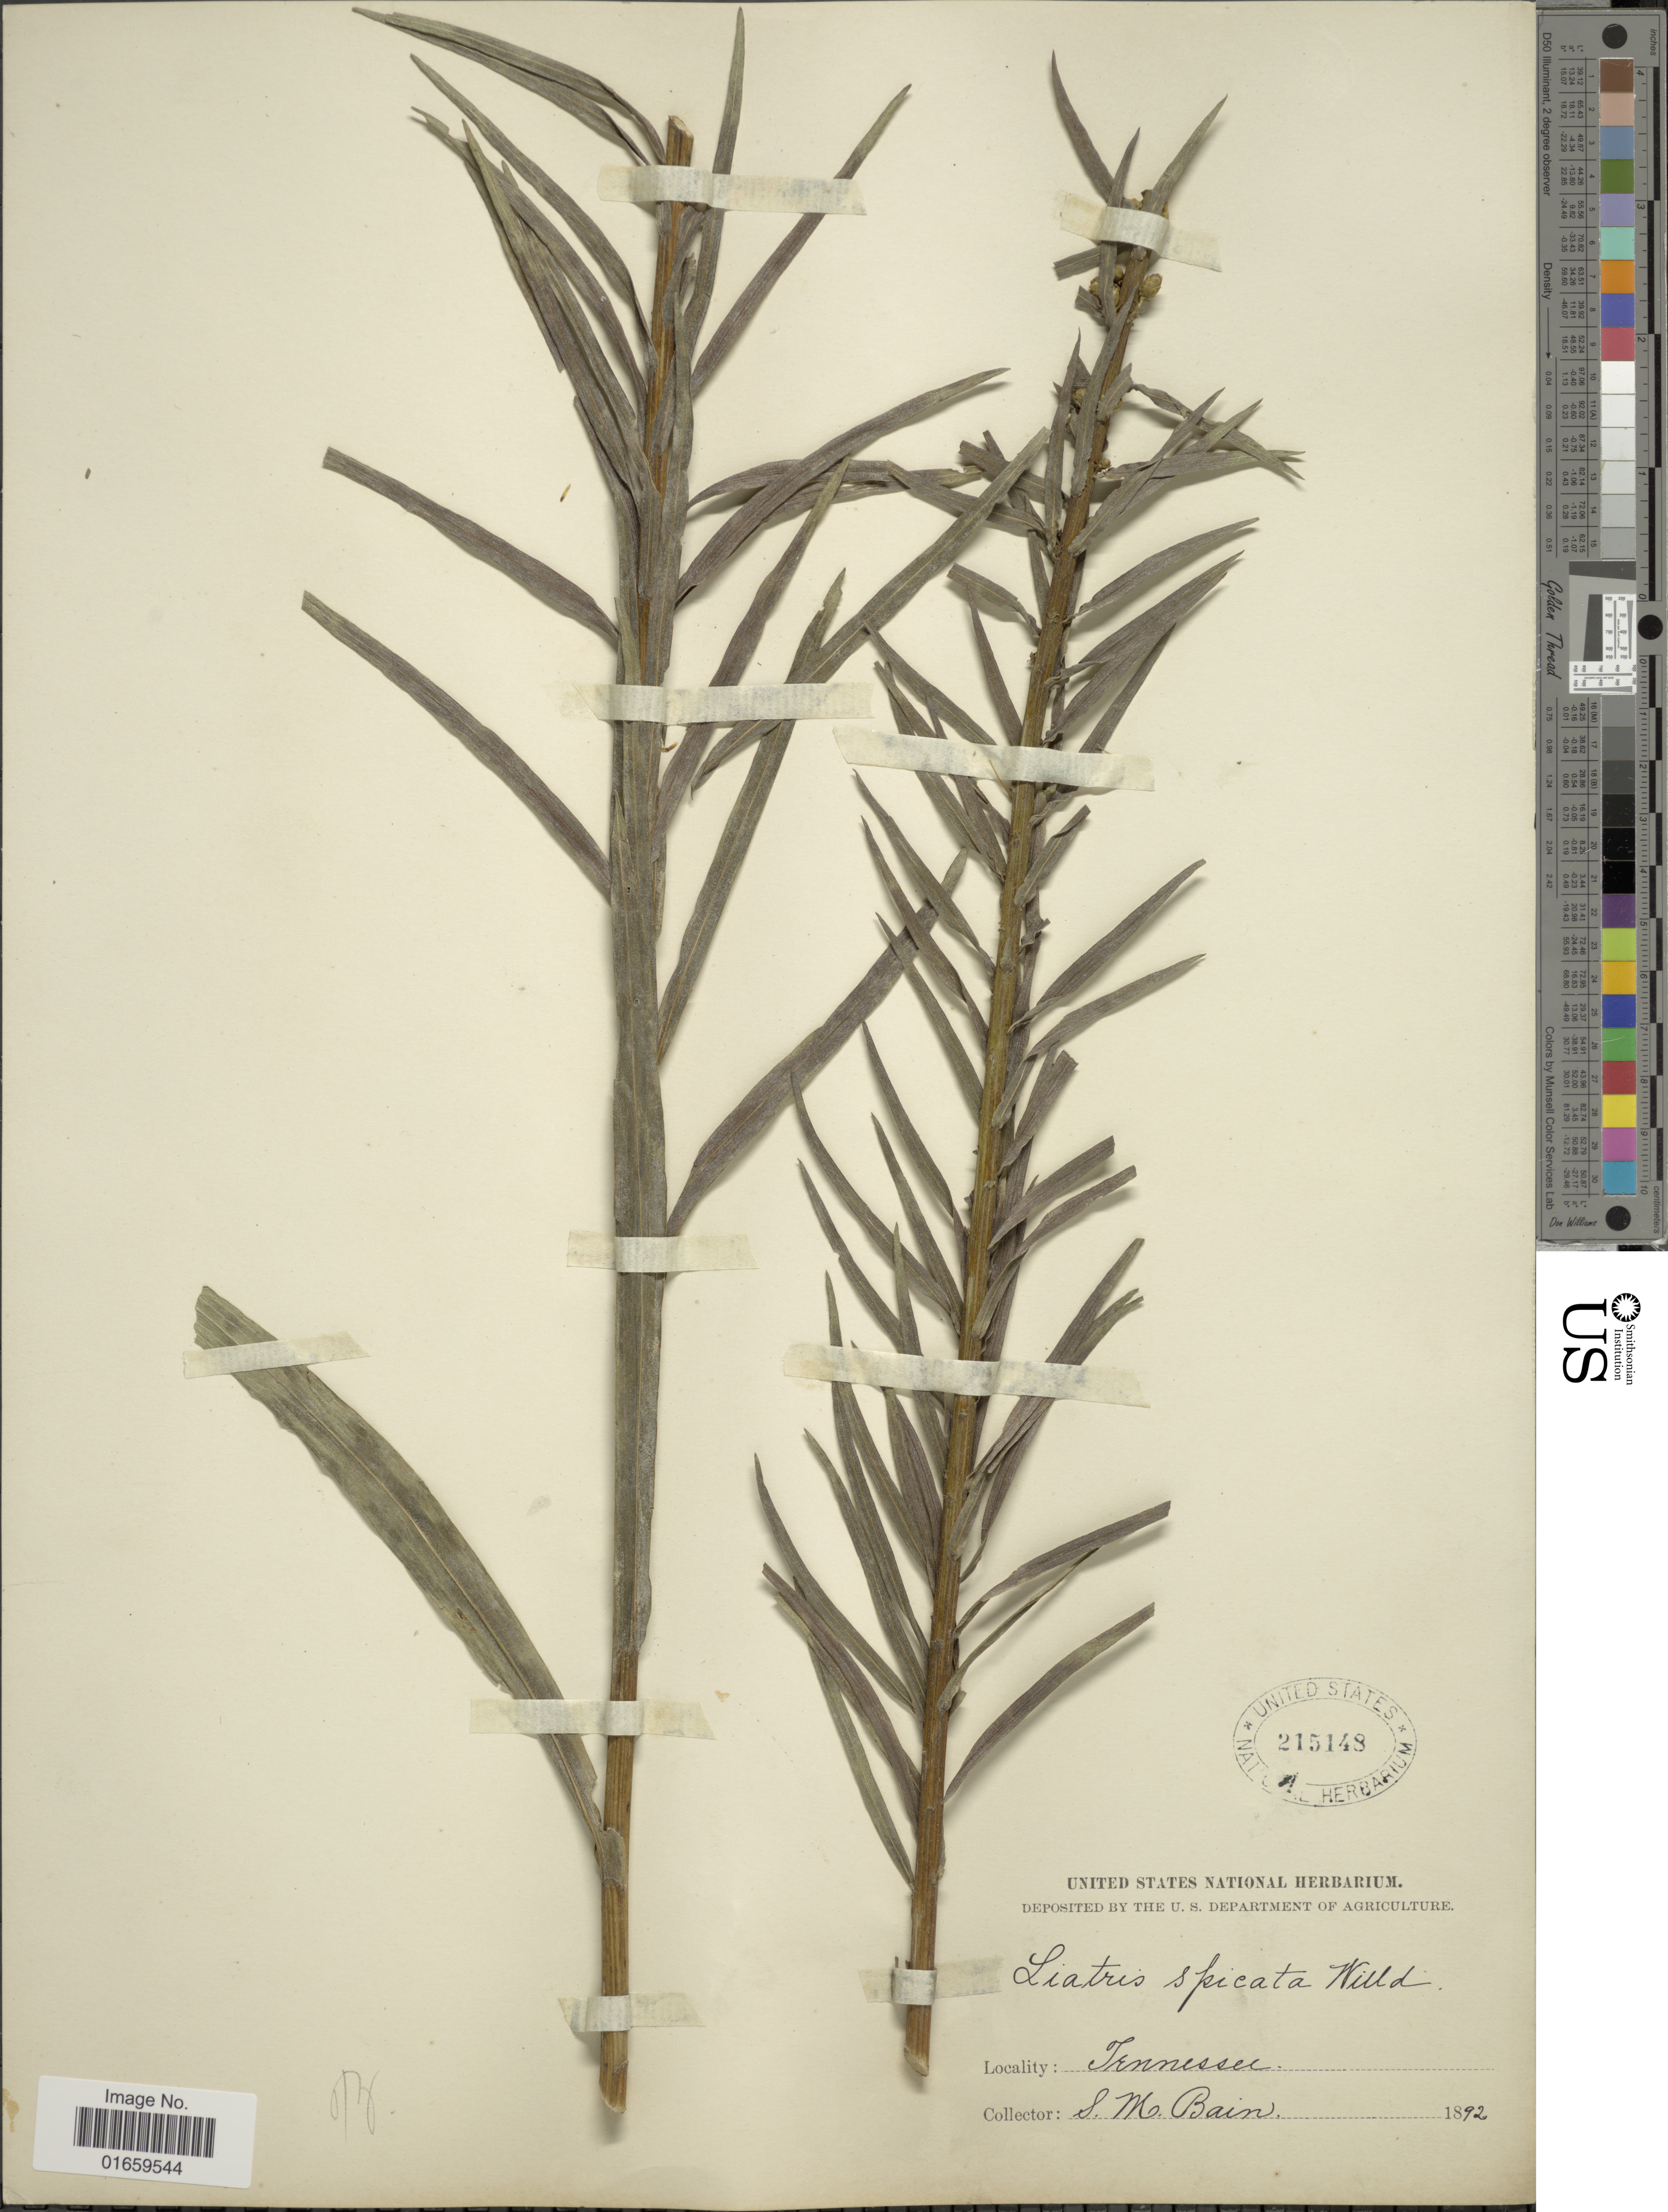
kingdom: Plantae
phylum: Tracheophyta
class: Magnoliopsida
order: Asterales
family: Asteraceae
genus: Liatris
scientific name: Liatris spicata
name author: (L.) Willd.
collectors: S. M. Bain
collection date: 1892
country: United States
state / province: Tennessee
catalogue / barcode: US 215148